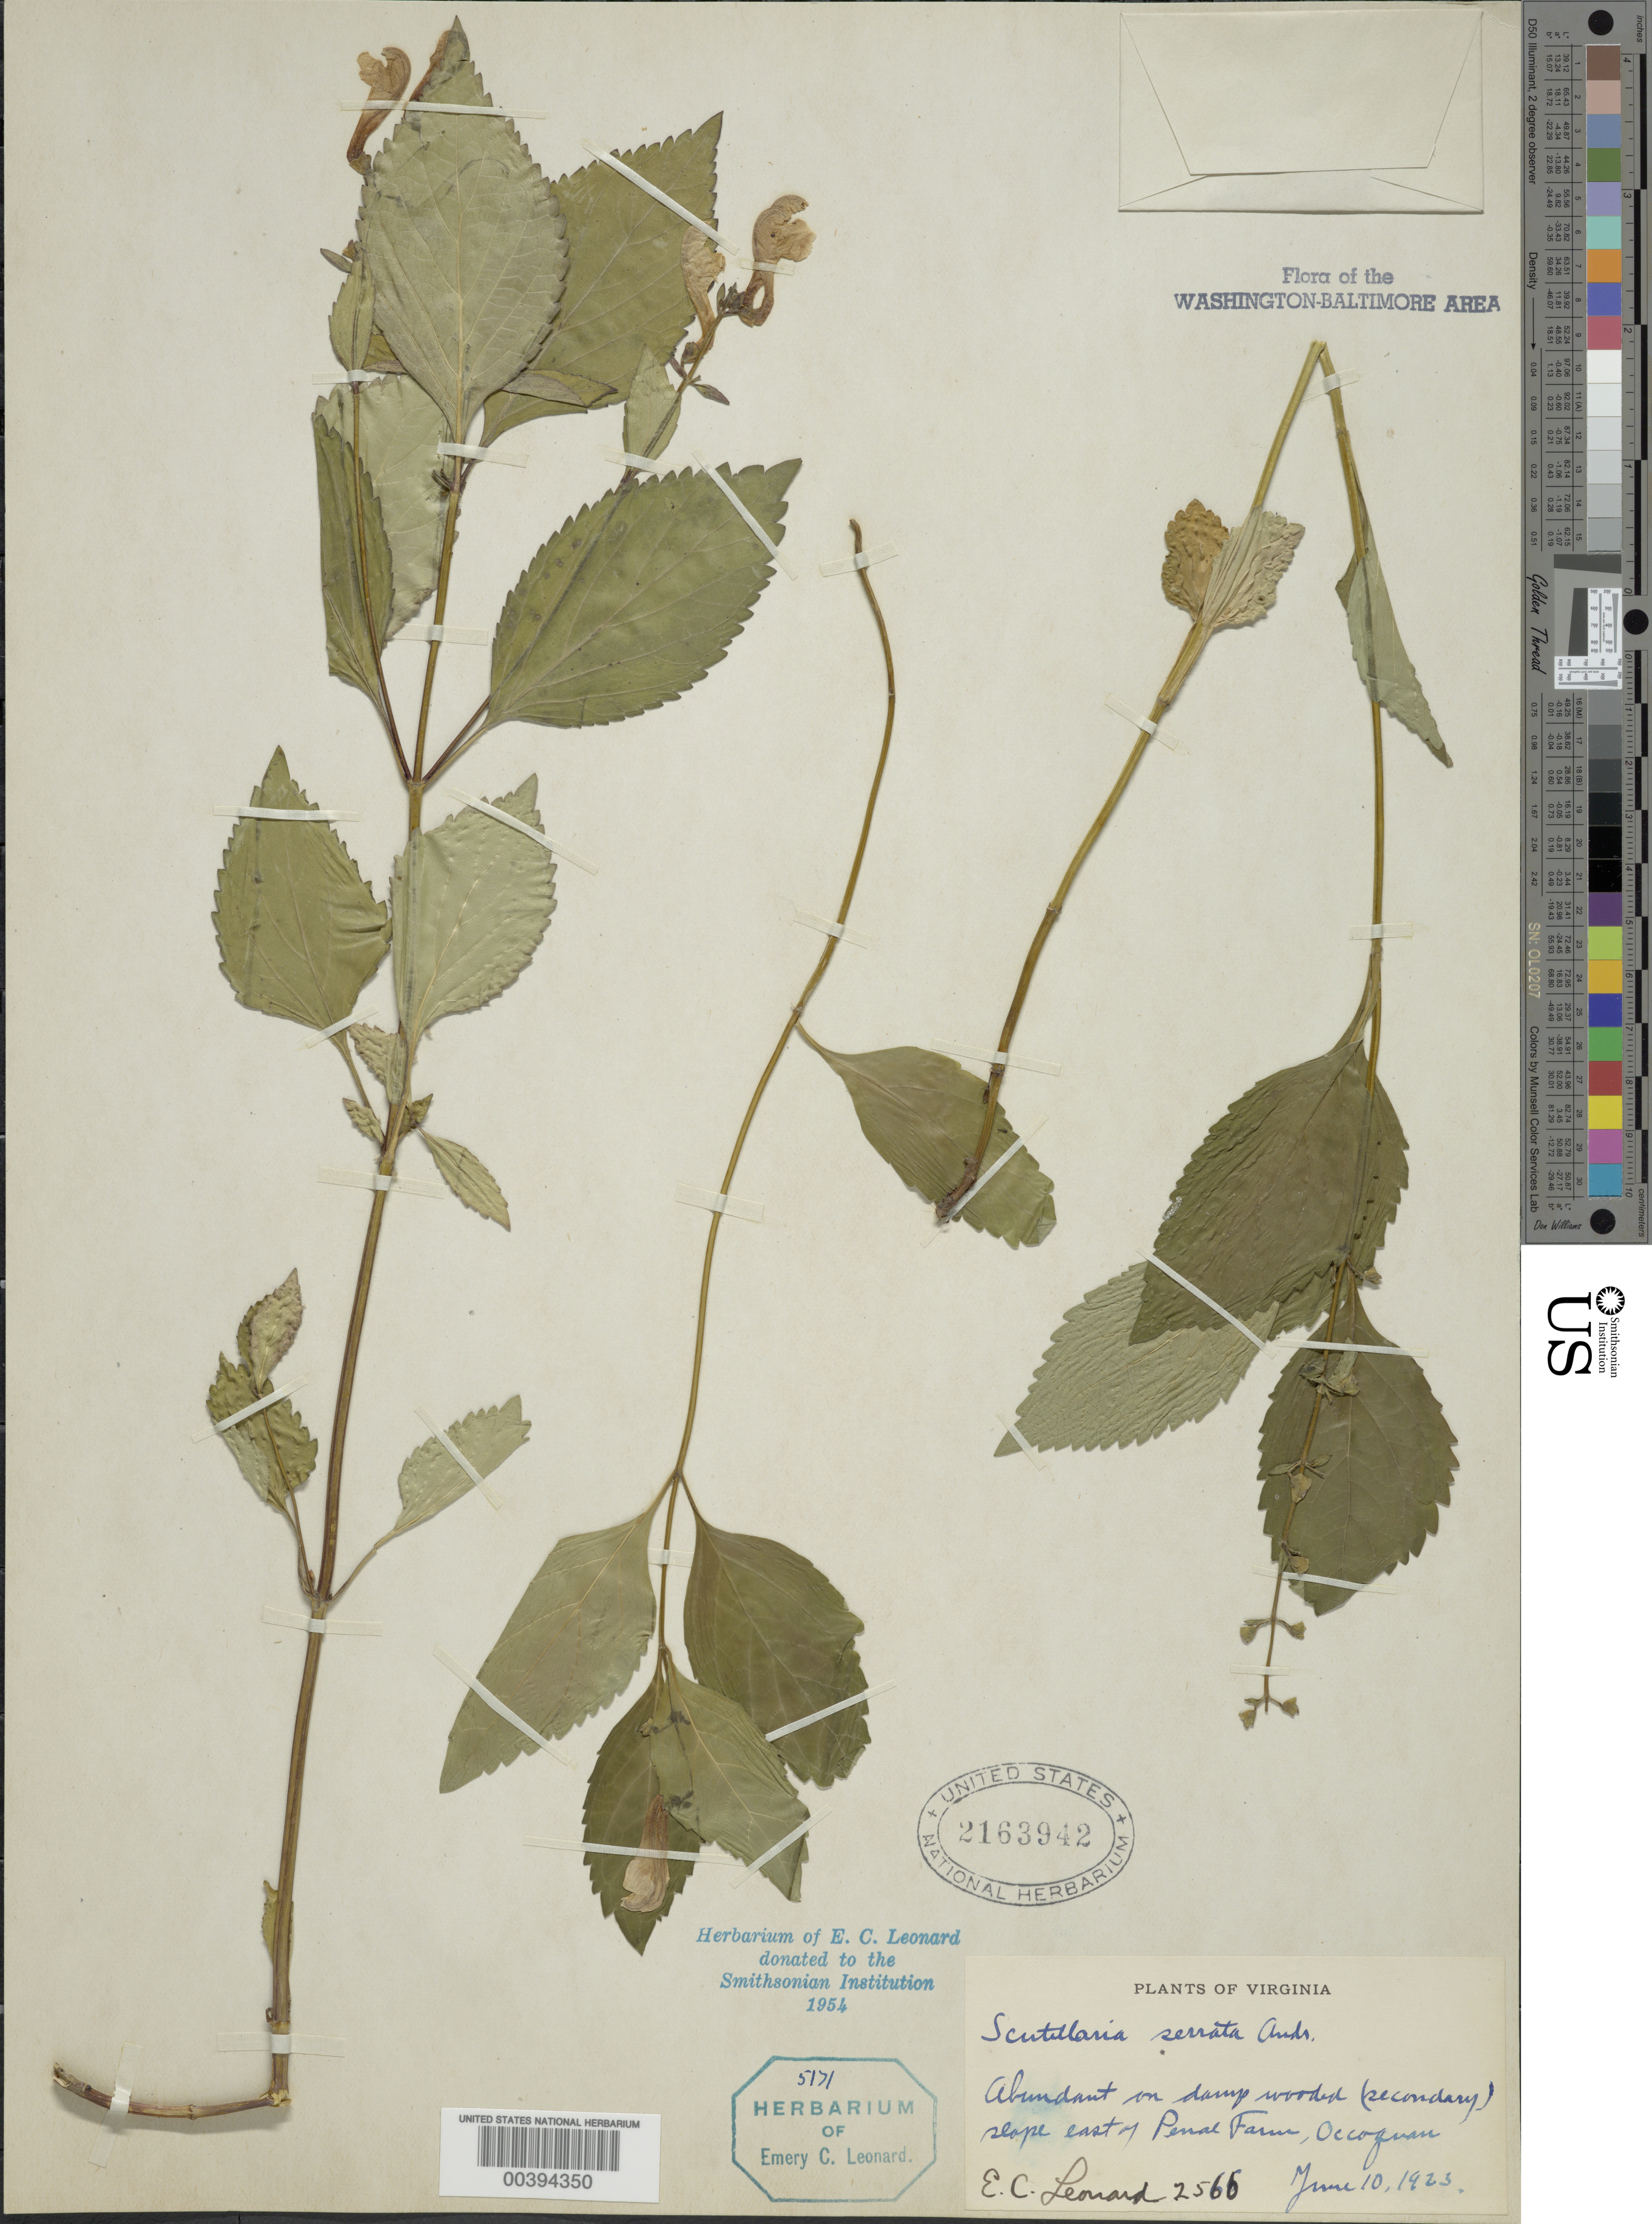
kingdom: Plantae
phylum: Tracheophyta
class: Magnoliopsida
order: Lamiales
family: Lamiaceae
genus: Scutellaria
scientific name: Scutellaria serrata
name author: Andrews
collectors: E. C. Leonard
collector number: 2566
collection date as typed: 10 Jun 1923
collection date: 1923-06-10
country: United States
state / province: Virginia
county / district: Prince William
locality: East of Penal Farm, Occoquan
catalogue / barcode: US 2163942